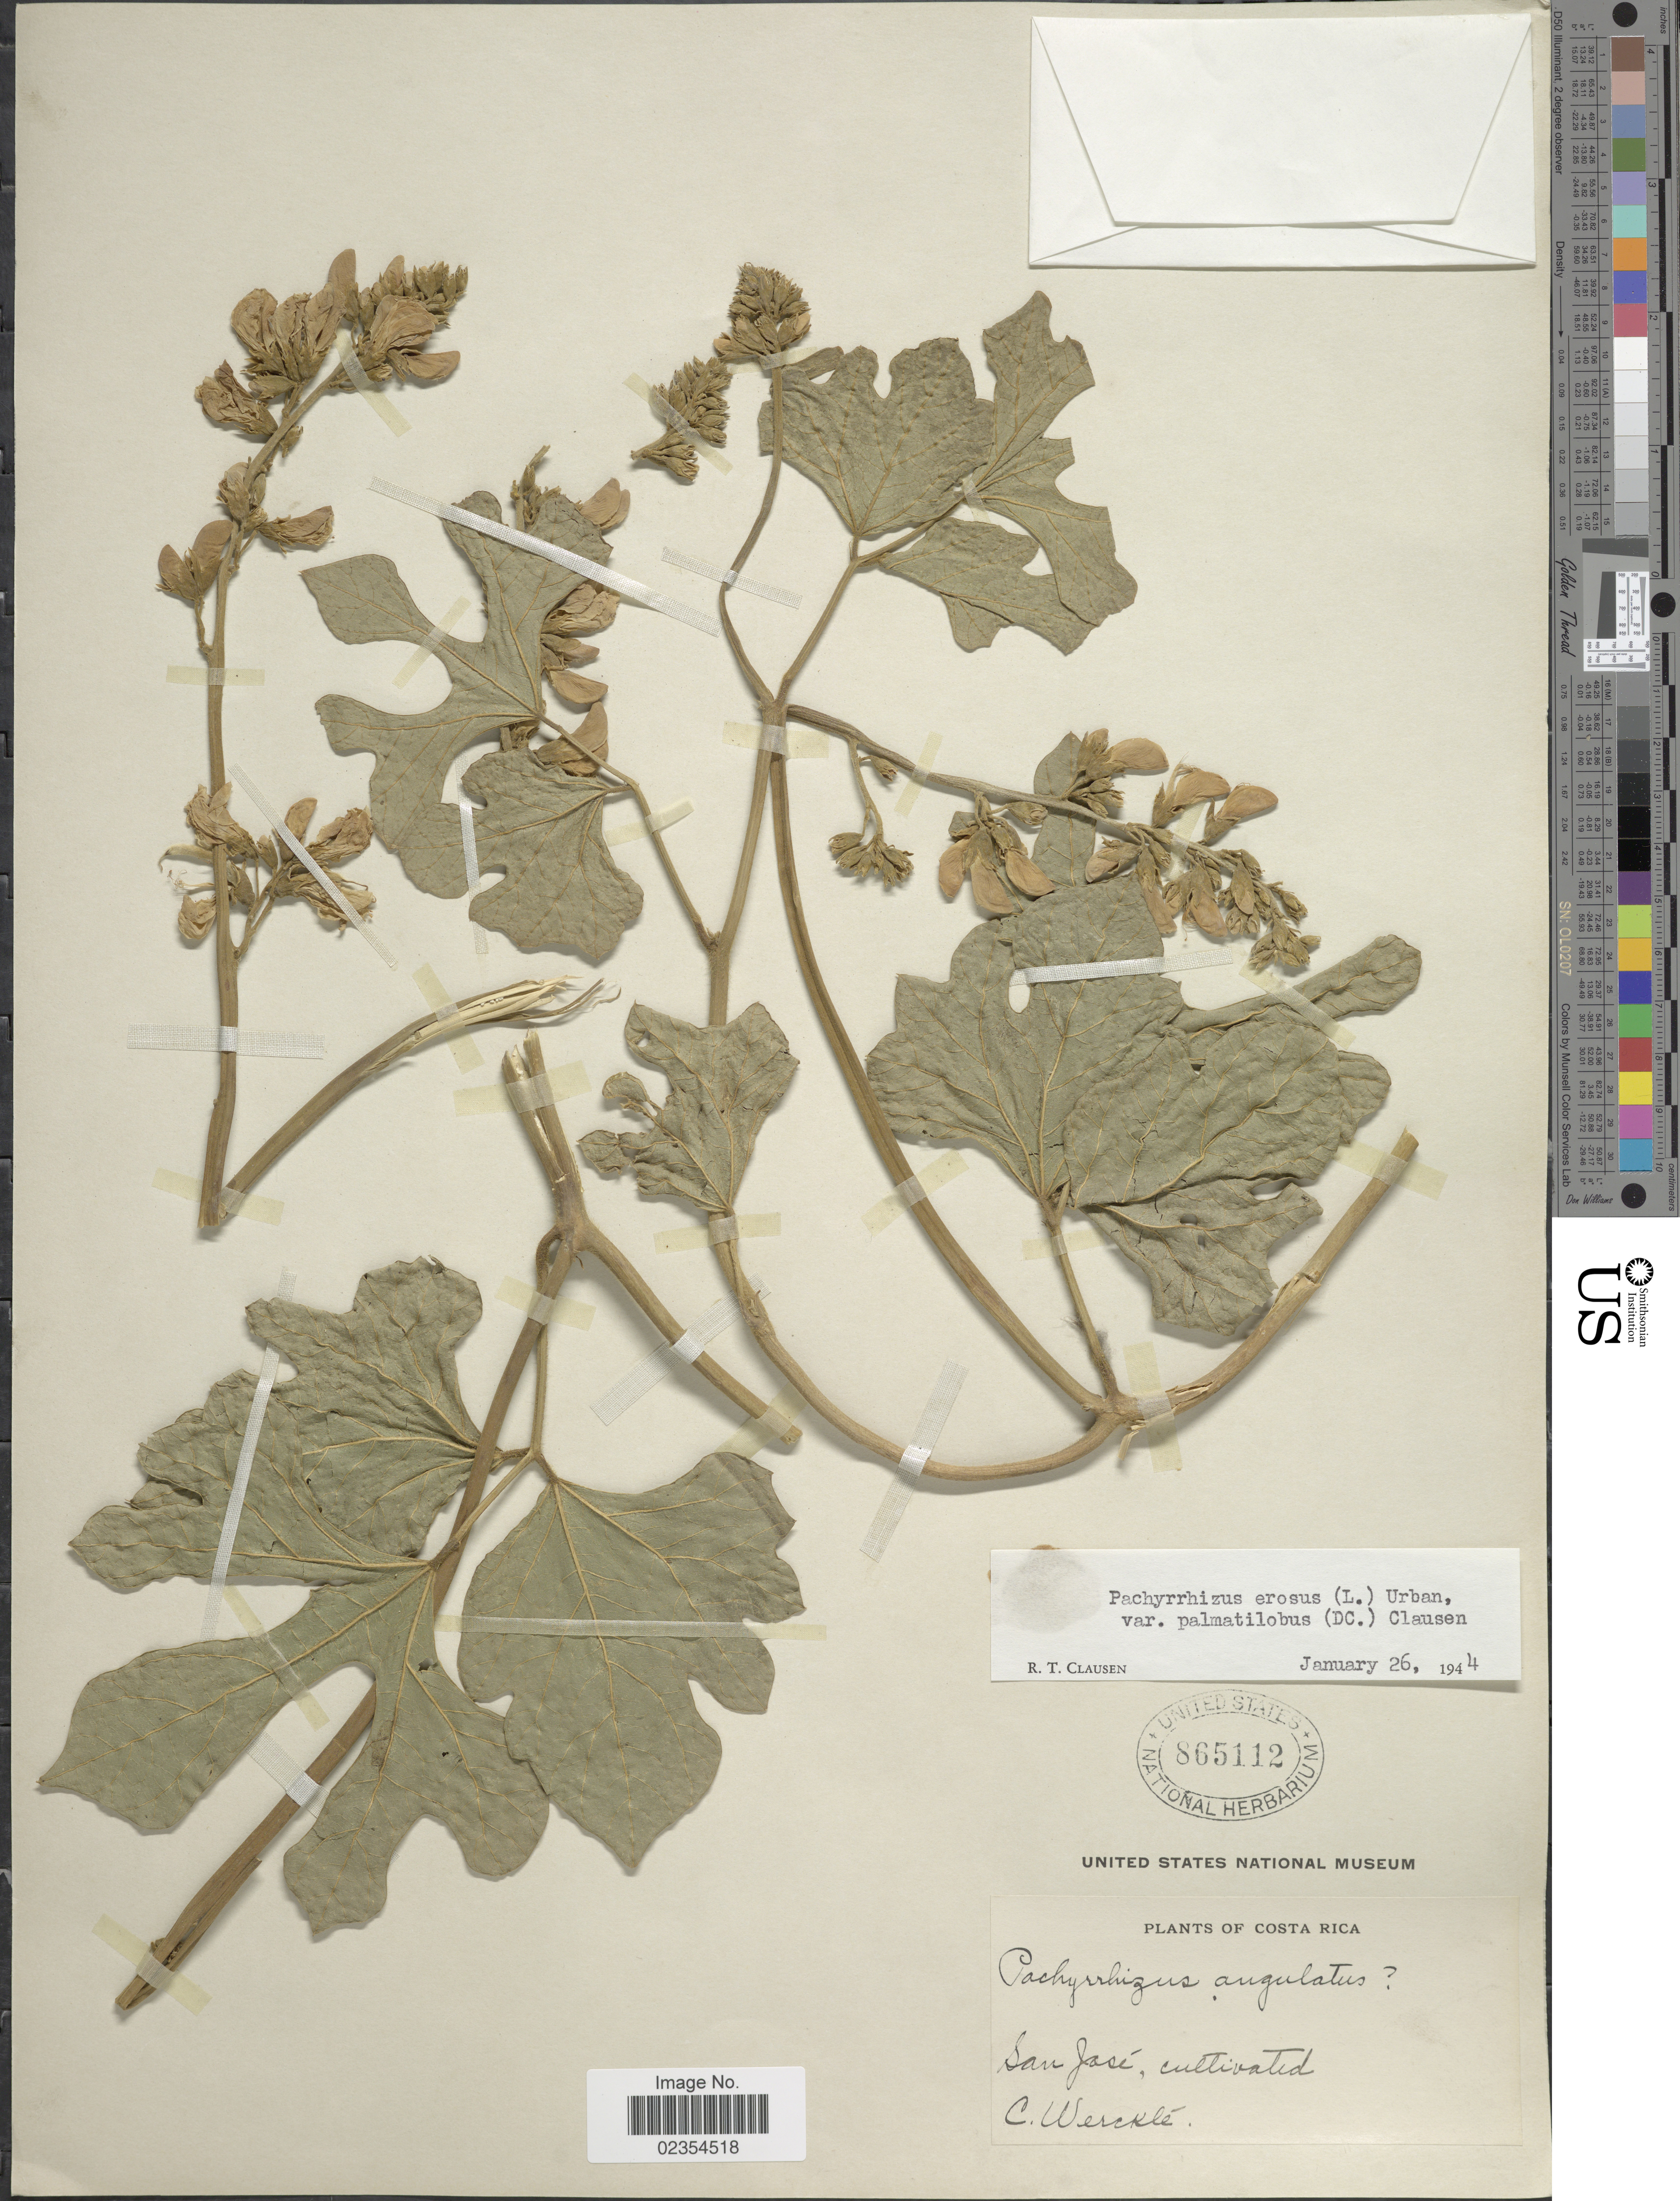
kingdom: Plantae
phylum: Tracheophyta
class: Magnoliopsida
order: Fabales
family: Fabaceae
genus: Pachyrhizus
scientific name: Pachyrhizus erosus var. palmatilobus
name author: (L.) Urb.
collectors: C. Wercklé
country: Costa Rica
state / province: San José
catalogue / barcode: US 865112